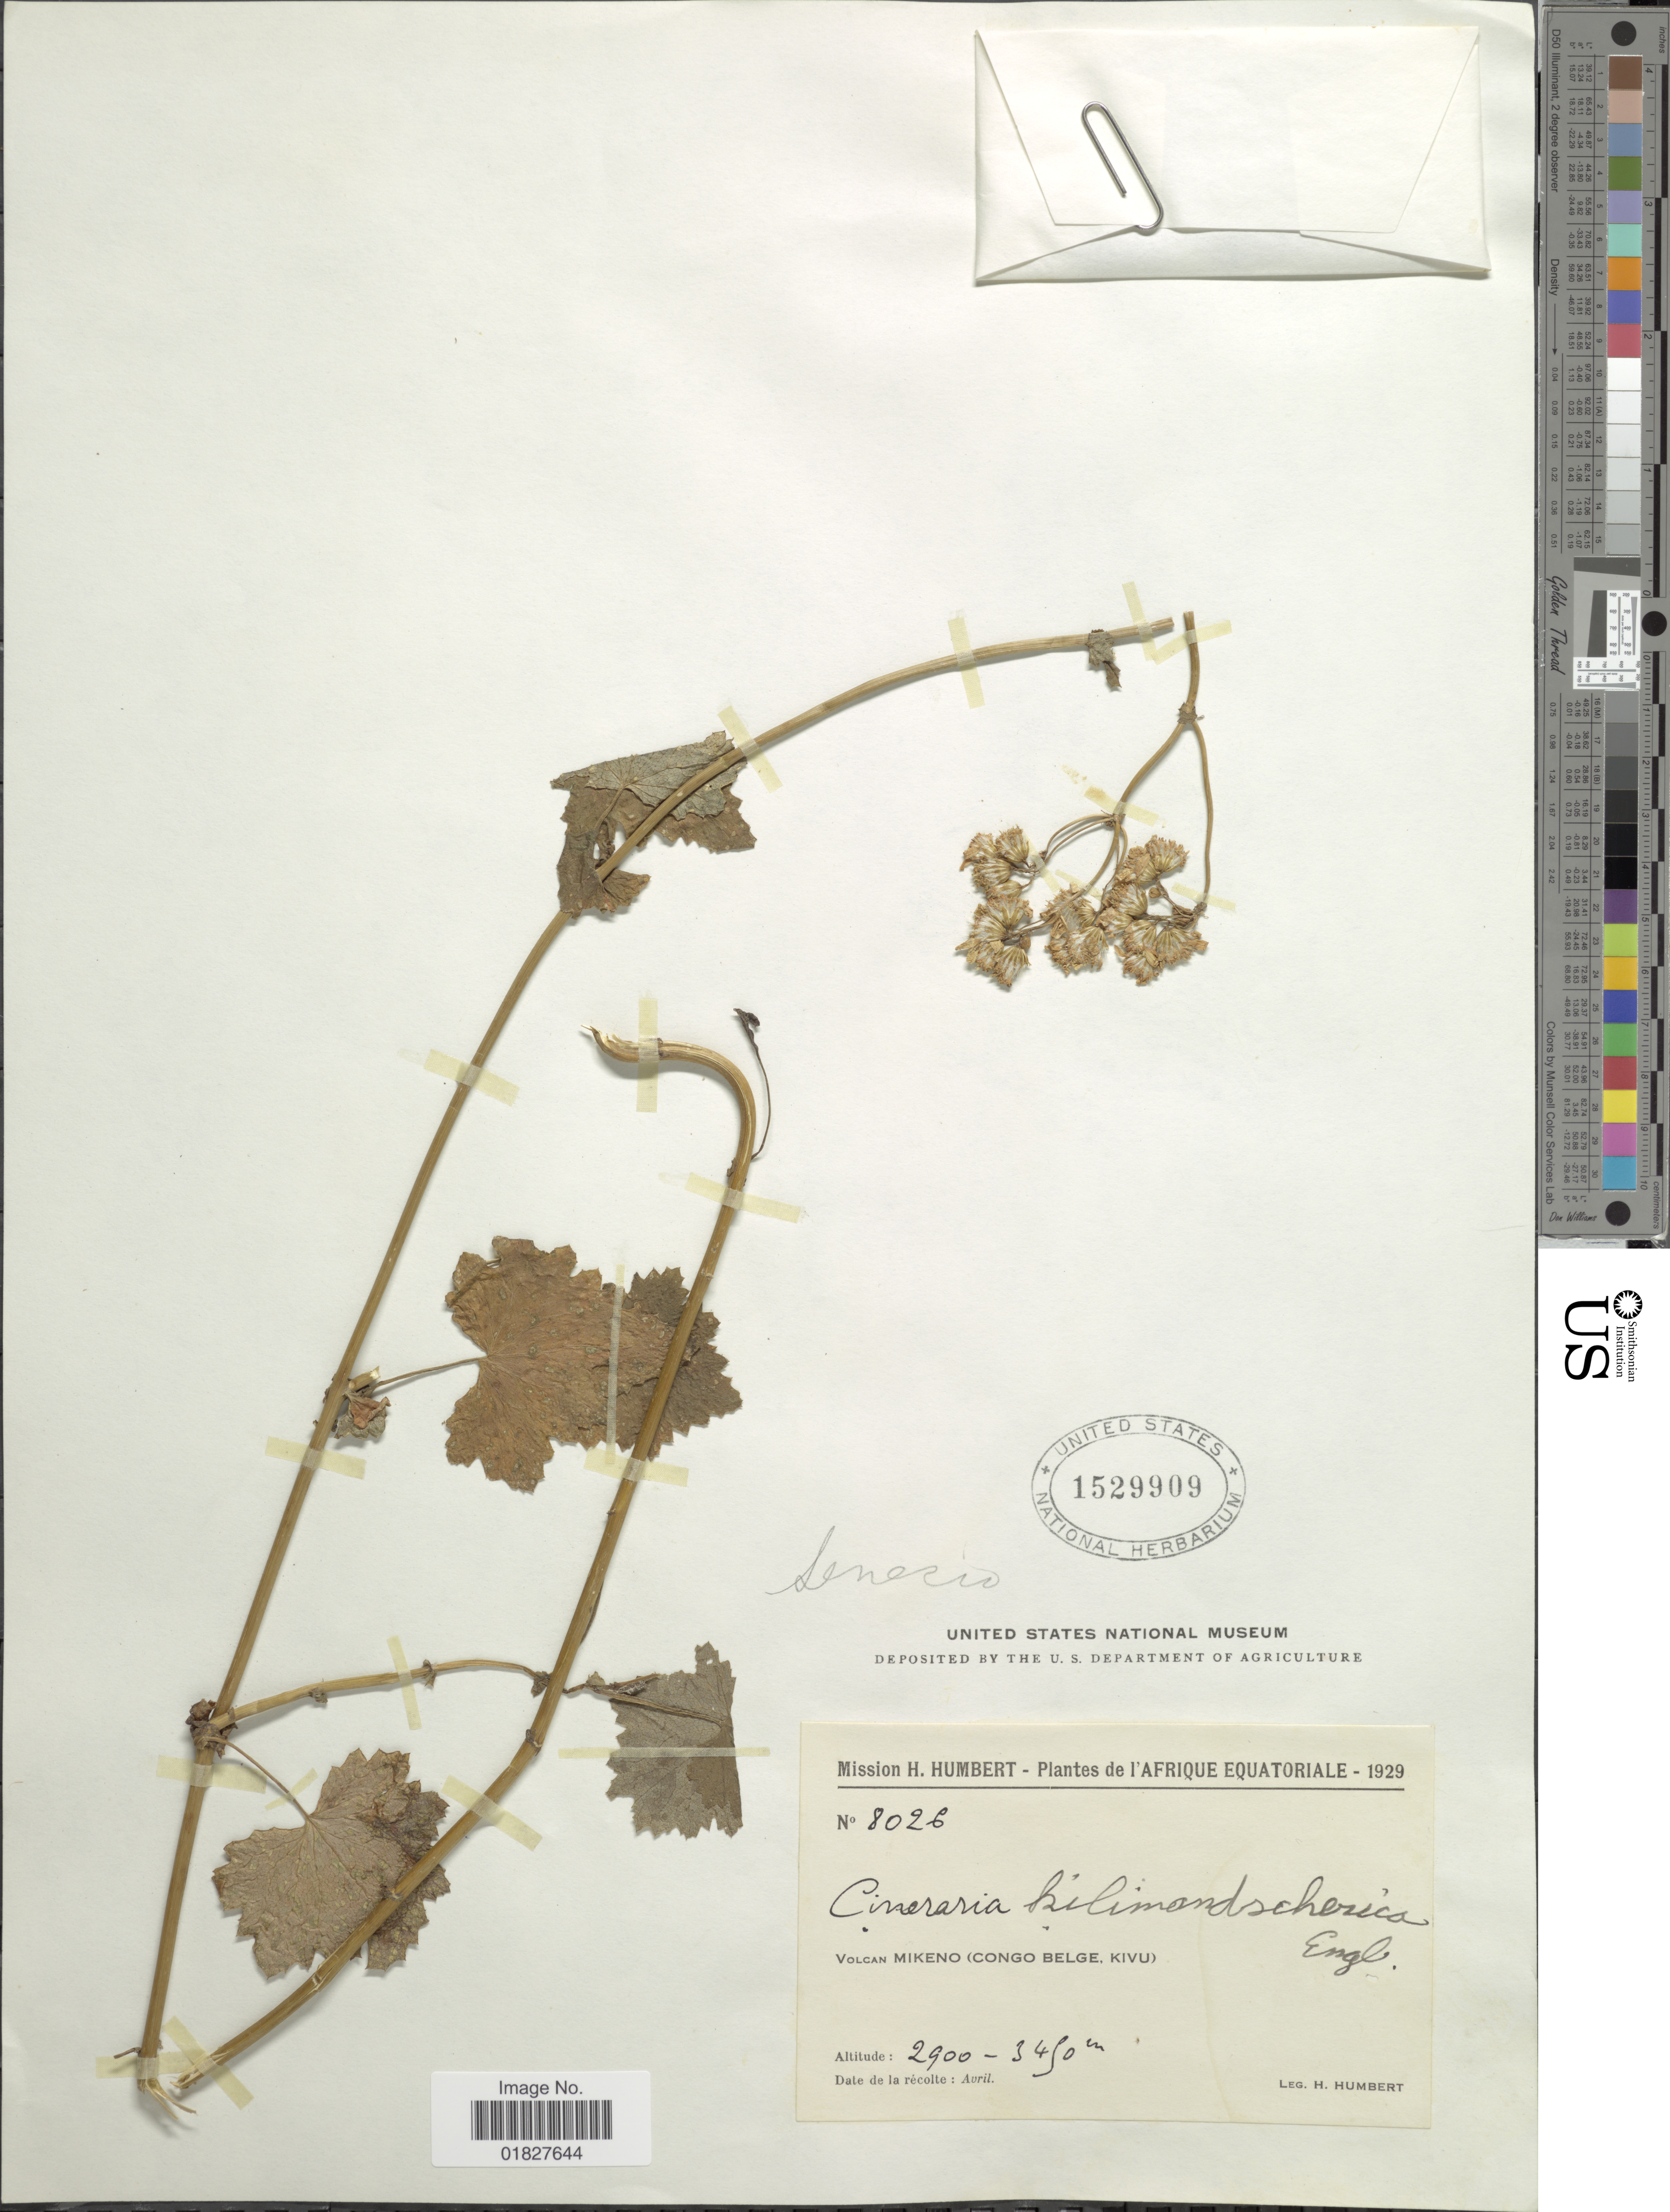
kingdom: Plantae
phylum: Tracheophyta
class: Magnoliopsida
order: Asterales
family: Asteraceae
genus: Cineraria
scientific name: Cineraria deltoidea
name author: Sond.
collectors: H. Humbert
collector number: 8026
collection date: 1929-04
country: Congo, Democratic Republic of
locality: Afrique Equatoriale, Volcan Mikeno (Congo Belge, Kivu)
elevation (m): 2900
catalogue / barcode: US 1529909